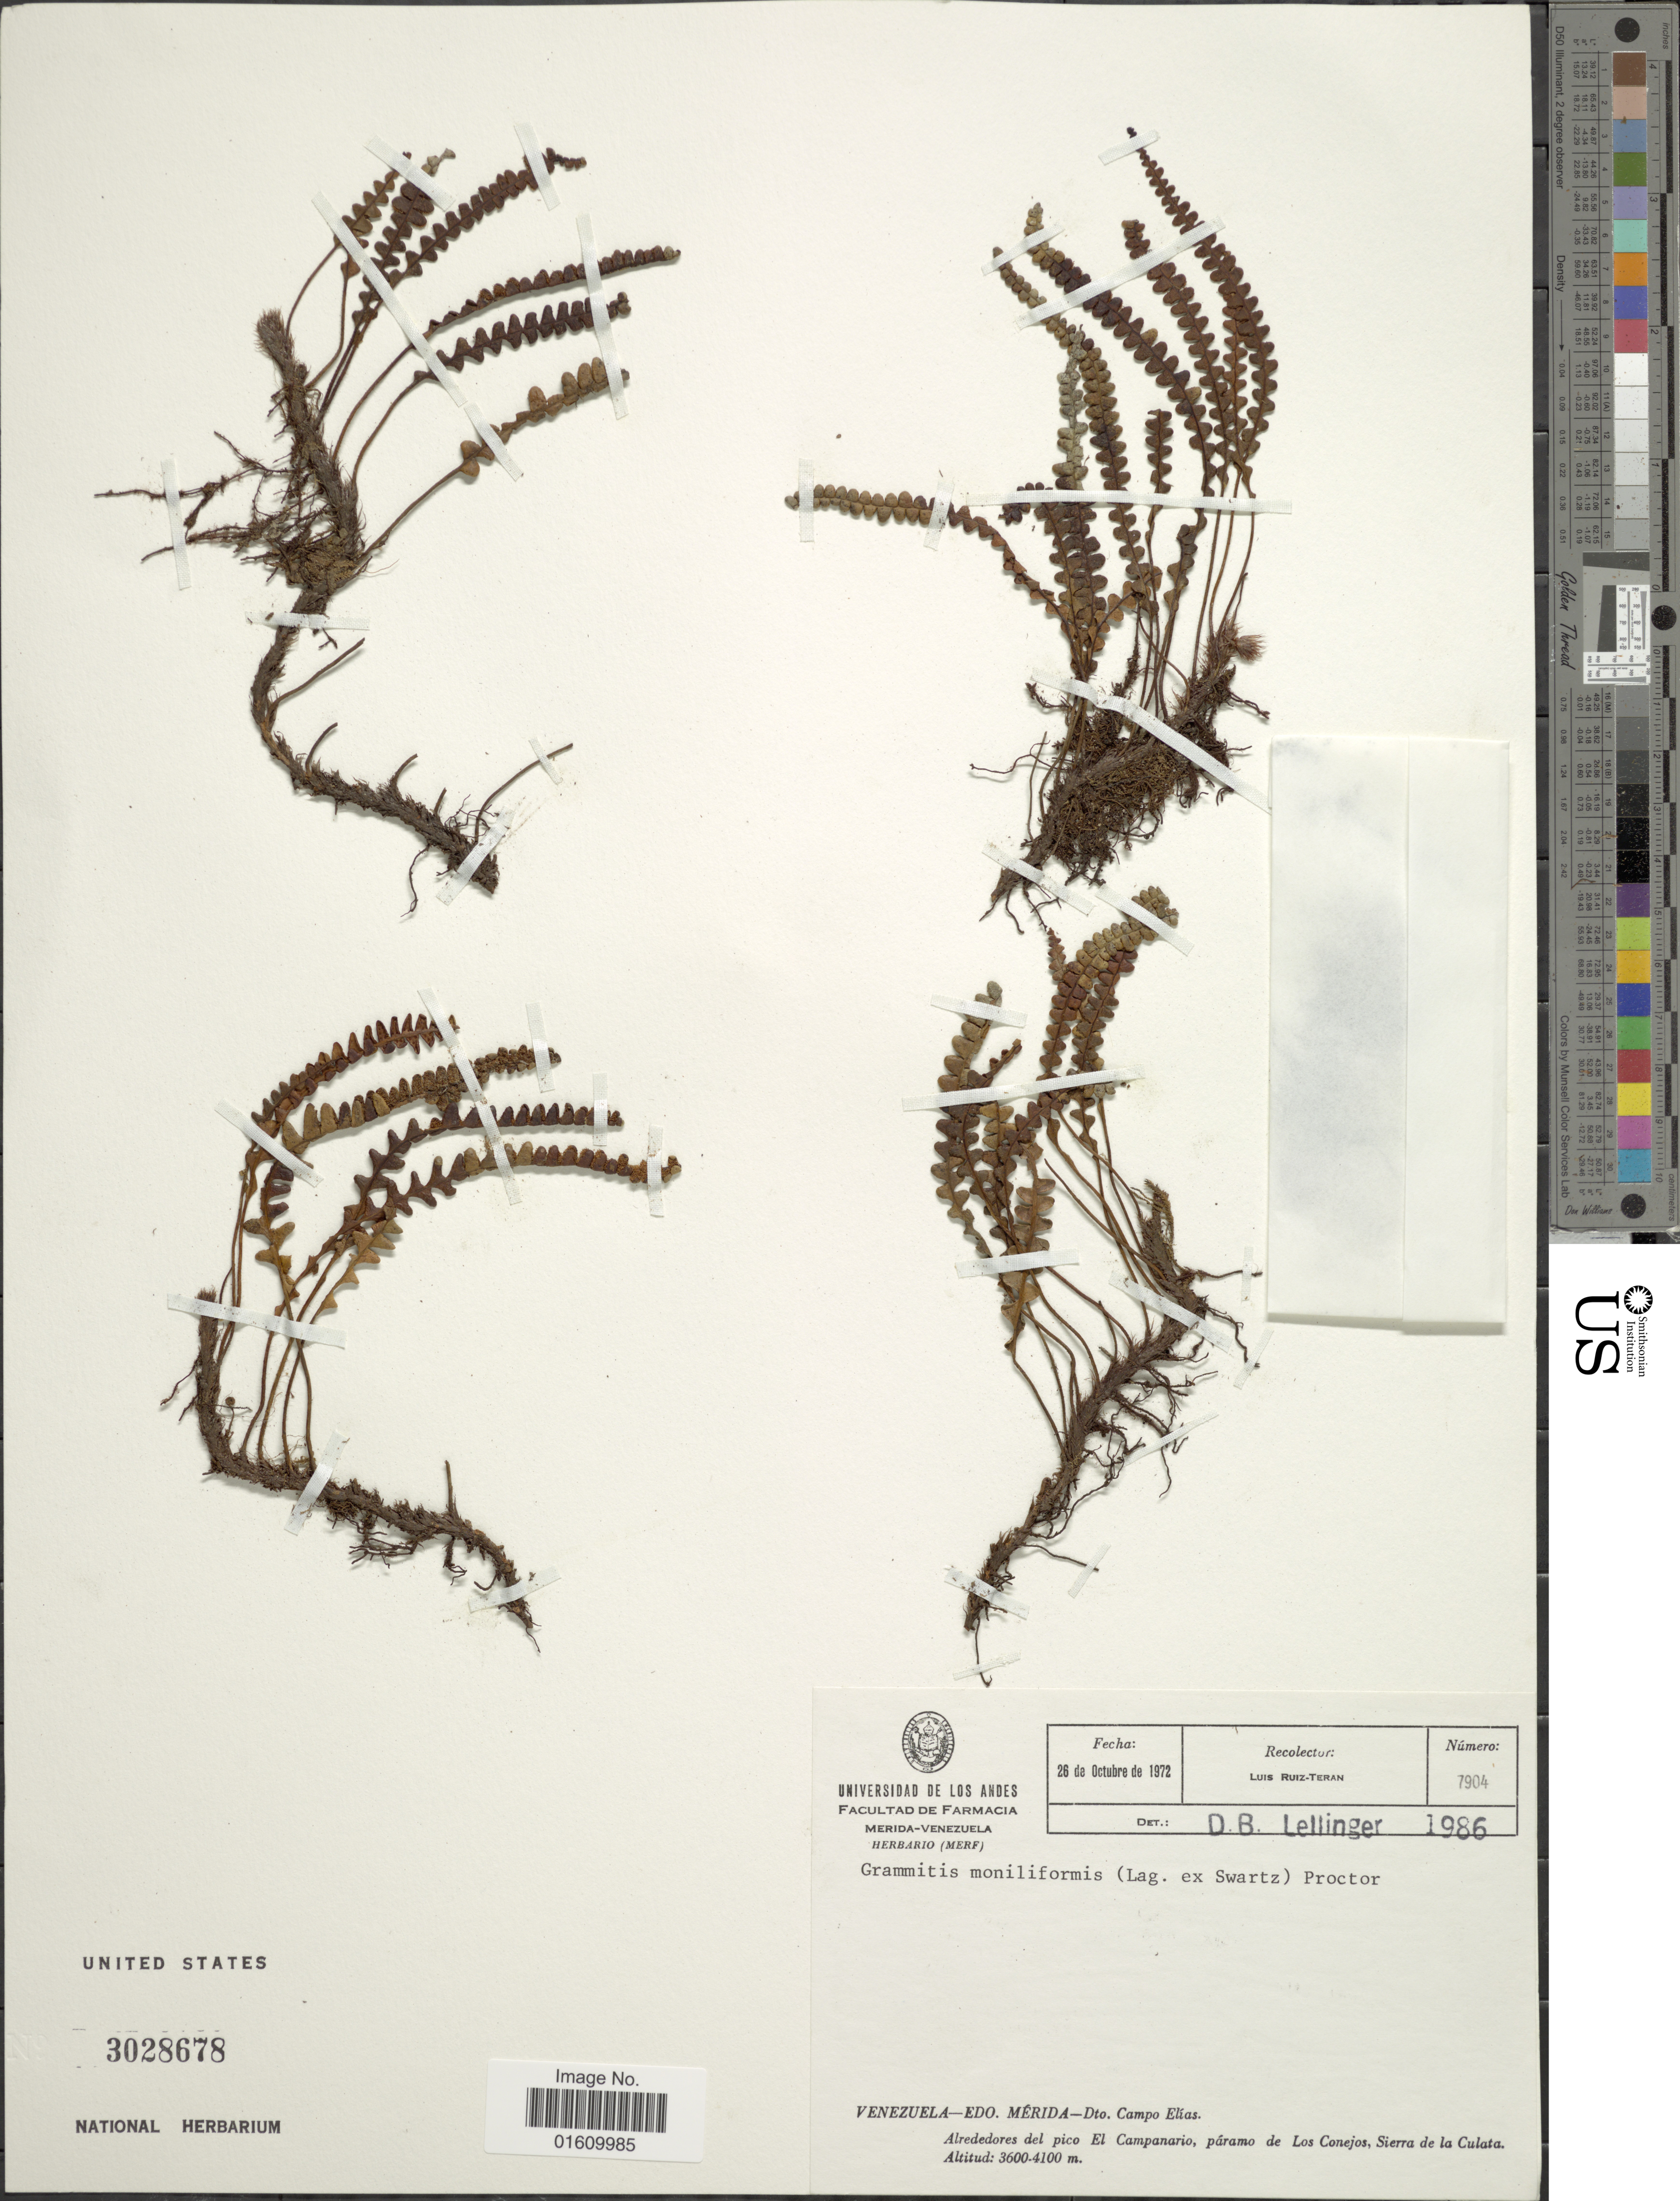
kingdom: Plantae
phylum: Tracheophyta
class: Polypodiopsida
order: Polypodiales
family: Polypodiaceae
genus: Melpomene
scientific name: Melpomene moniliformis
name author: (Lag. ex Sw.) A.R. Sm. & R.C. Moran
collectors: L. E. Ruíz-Terán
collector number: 7904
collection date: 1972-10-26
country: Venezuela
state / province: Mérida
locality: Edo Merida - Dto Campo Elias. Alrededores del pico El Campanario, paramo de Los Conejos, Sierra de la Culata.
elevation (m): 3600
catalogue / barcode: US 3028678